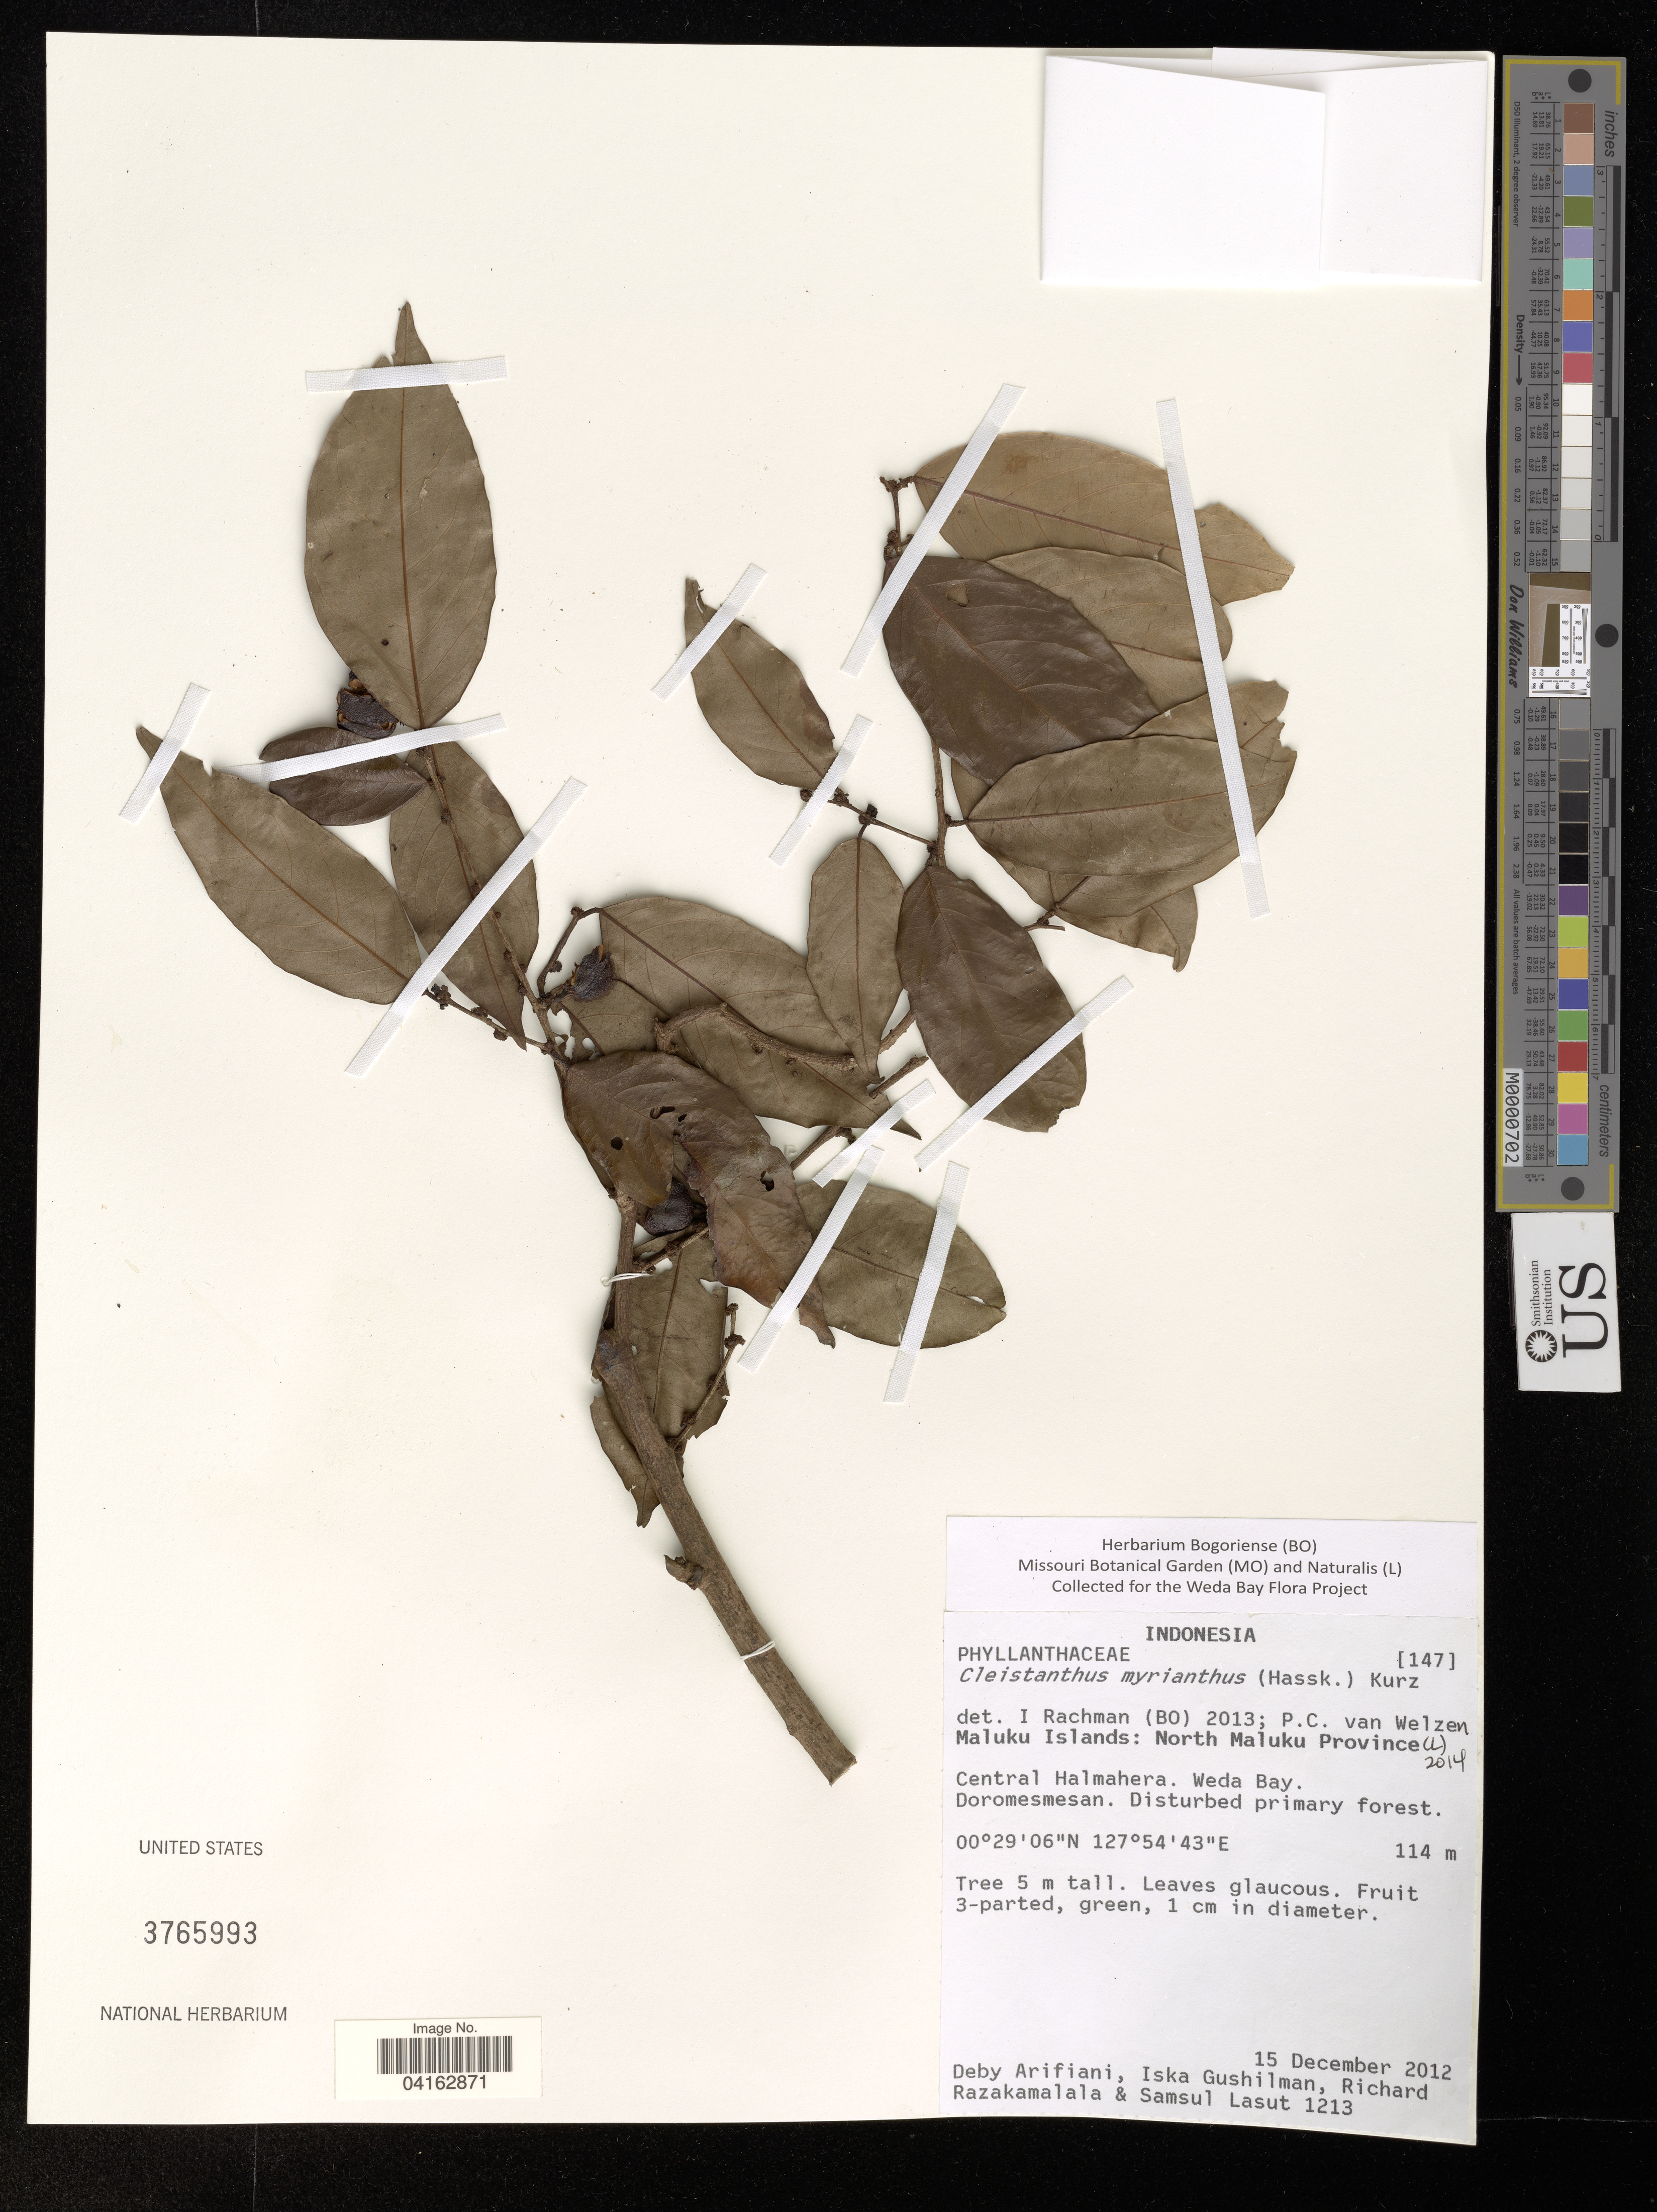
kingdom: Plantae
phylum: Tracheophyta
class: Magnoliopsida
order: Malpighiales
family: Phyllanthaceae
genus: Cleistanthus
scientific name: Cleistanthus myrianthus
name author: (Hassk.) Kurz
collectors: D. Arifiani, I. Gushilman, R. Razakamalala & S. Lasut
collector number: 1213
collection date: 2012-12-15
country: Indonesia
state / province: Maluku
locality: Maluku Islands: North Maluku Province. Central Halmahera. Weda Bay. Doromesmesan.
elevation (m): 114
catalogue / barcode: US 3765993